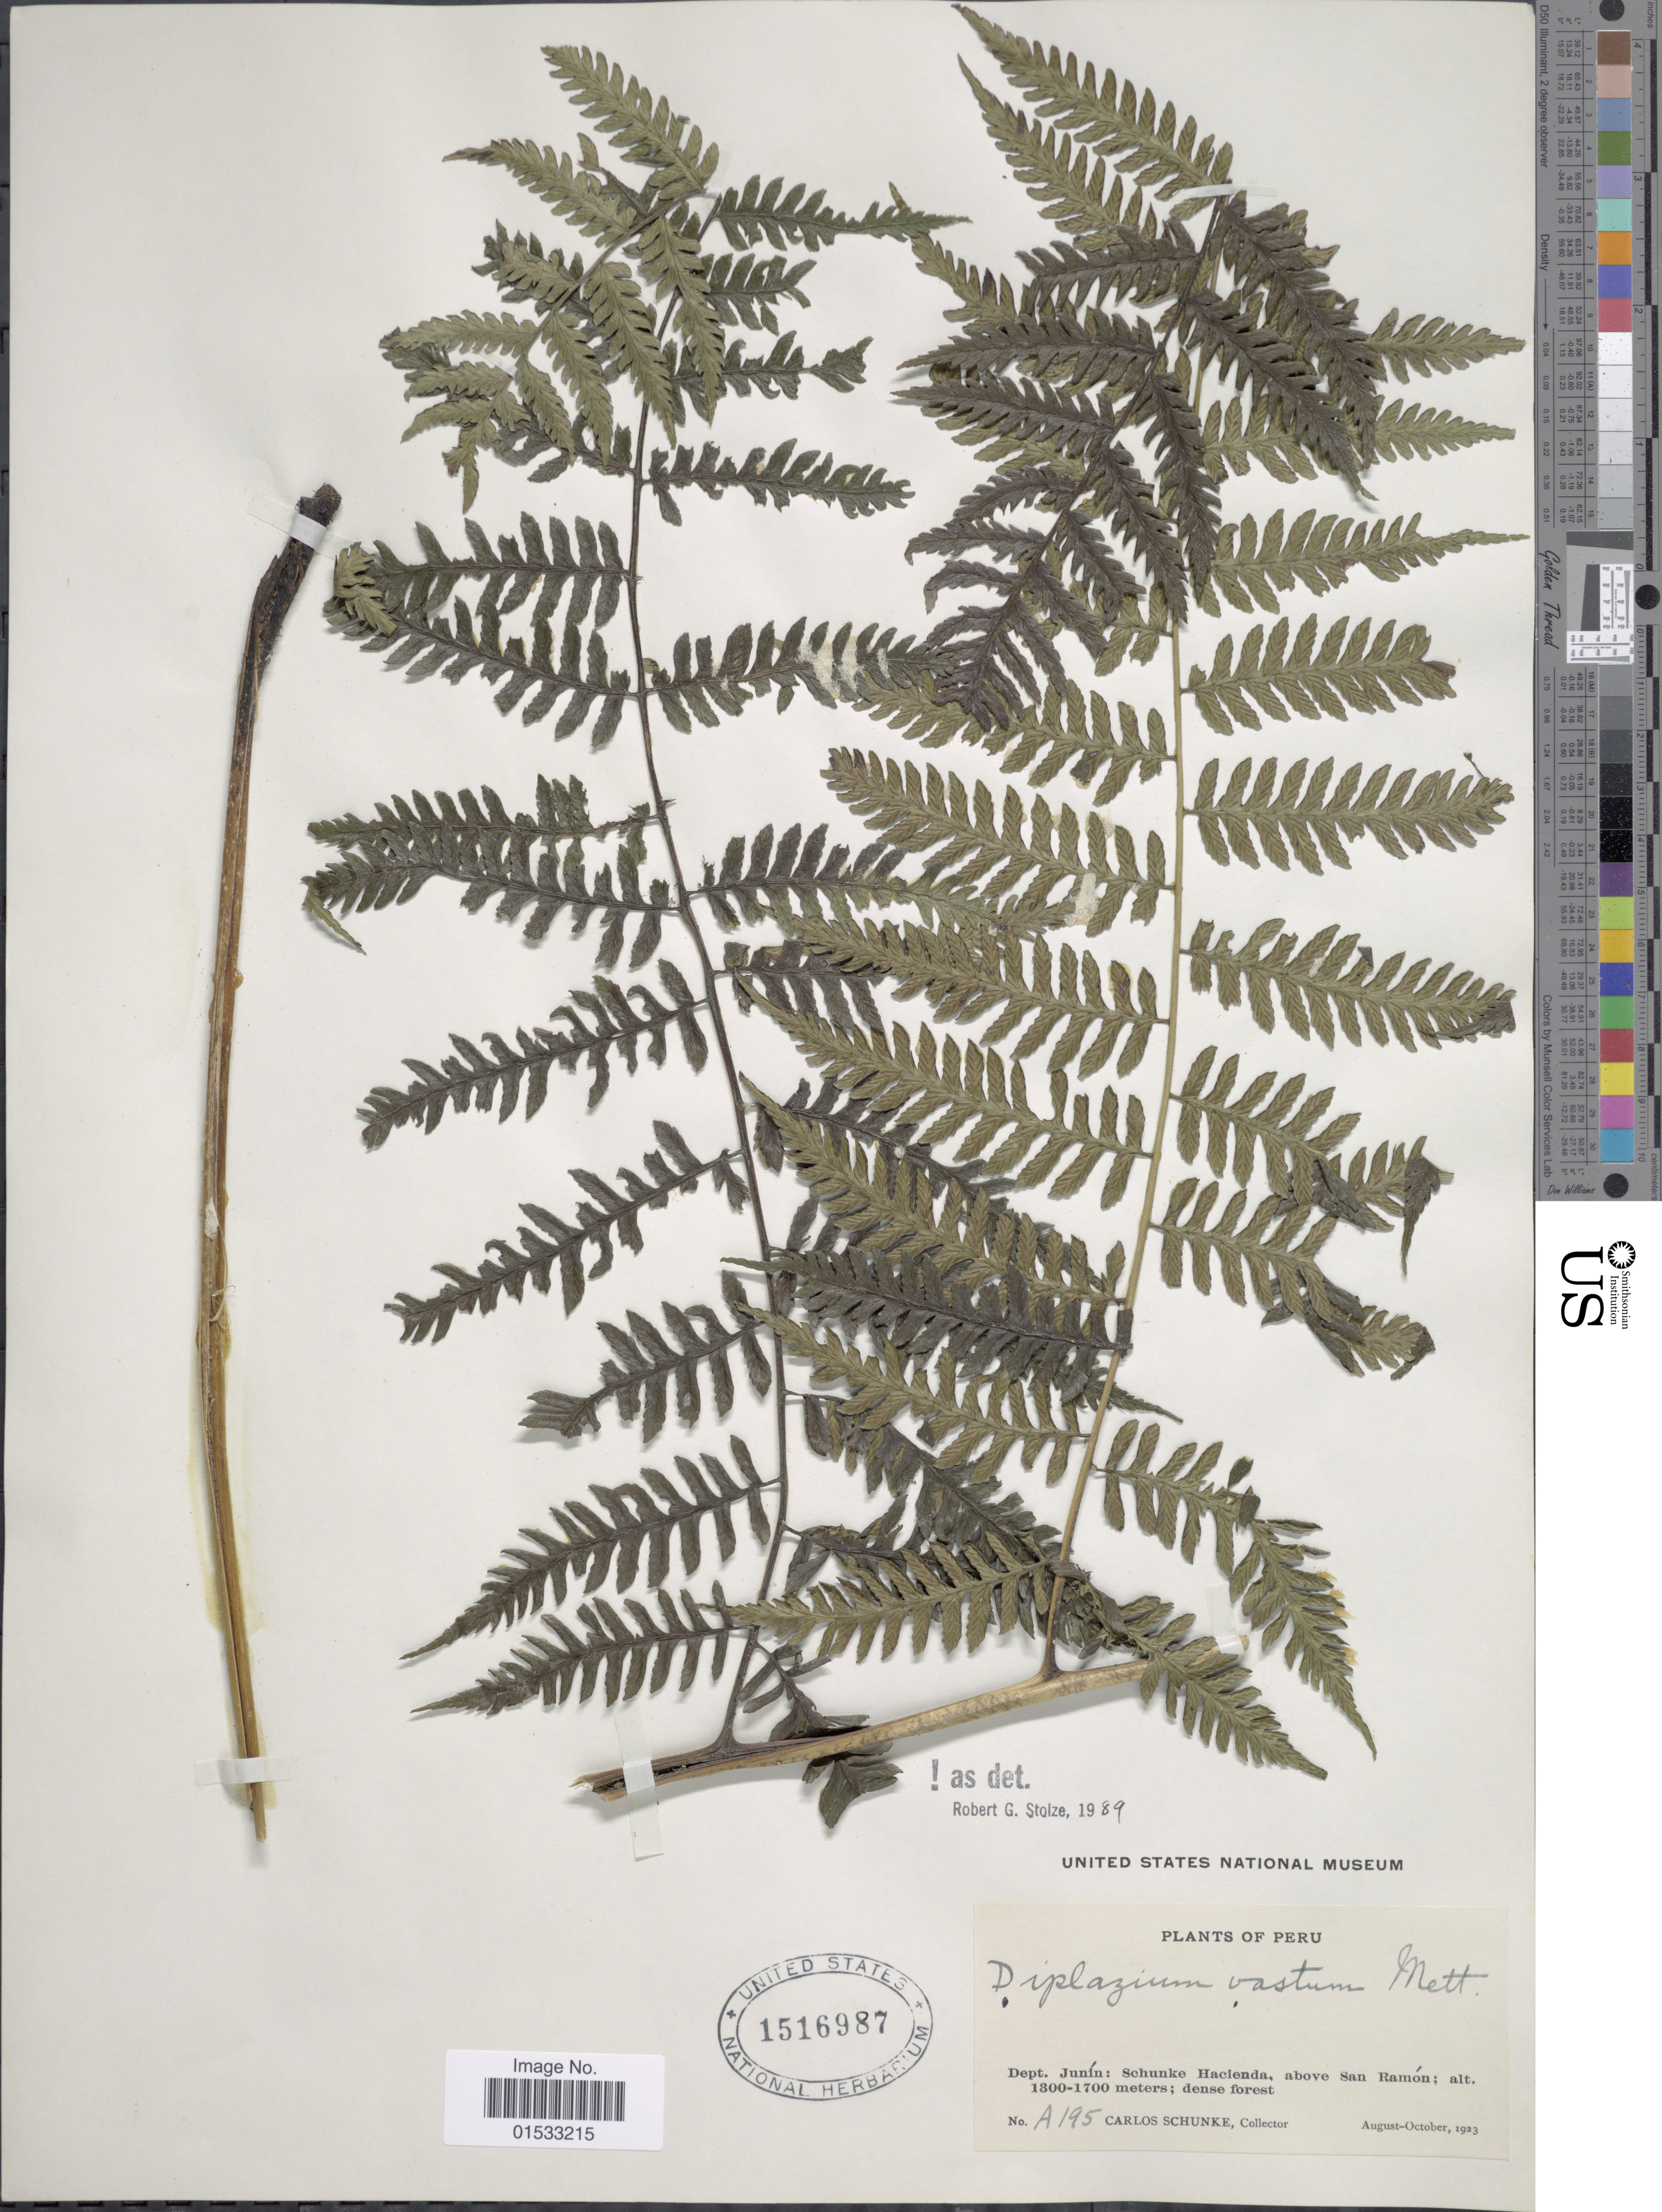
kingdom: Plantae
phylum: Tracheophyta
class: Polypodiopsida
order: Polypodiales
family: Athyriaceae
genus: Diplazium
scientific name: Diplazium vastum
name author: (Mett.) Diels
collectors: C. Schunke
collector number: A195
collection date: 1923-08/1923-10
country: Peru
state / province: Junín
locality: Schunke Hacienda, above San Ramón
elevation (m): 1300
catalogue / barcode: US 1516987